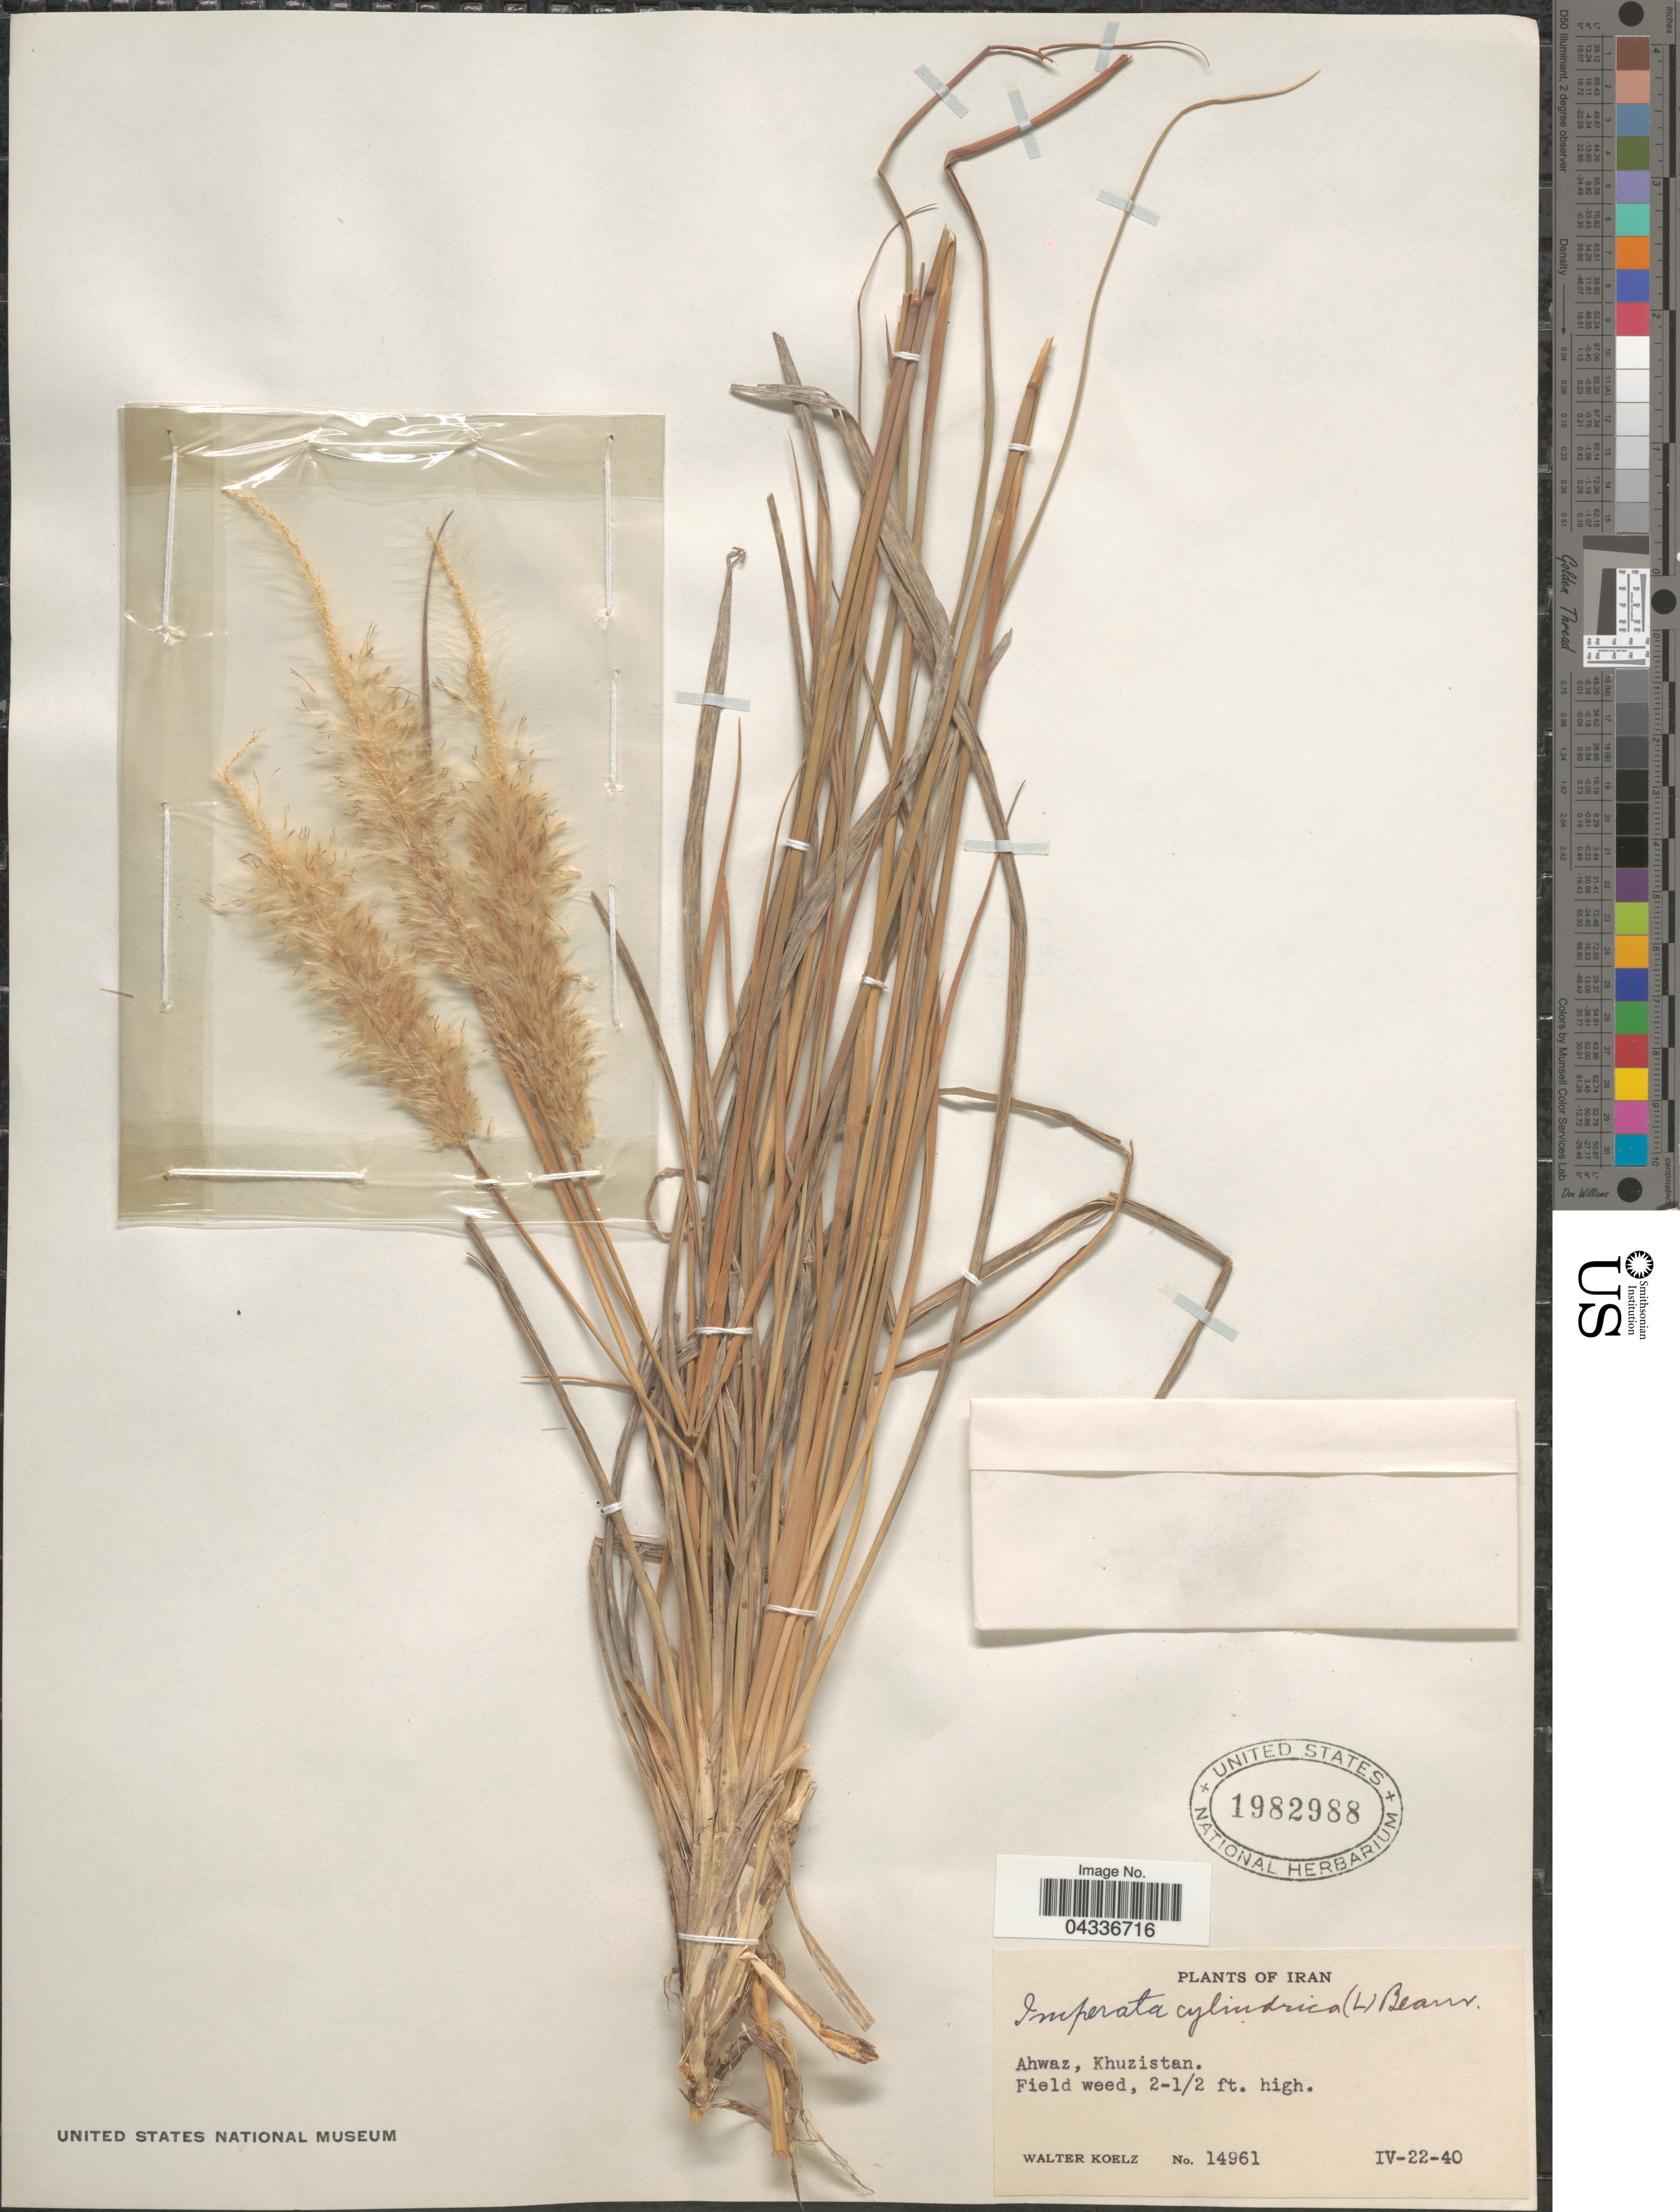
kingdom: Plantae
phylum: Tracheophyta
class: Liliopsida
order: Poales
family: Poaceae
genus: Imperata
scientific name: Imperata cylindrica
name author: (L.) P. Beauv.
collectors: W. N. Koelz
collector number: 14961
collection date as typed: Transcribed d/m/y: 22/4/40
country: Iran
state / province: Khuzestan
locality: Ahwaz, Khuzistan.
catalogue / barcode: US 1982988